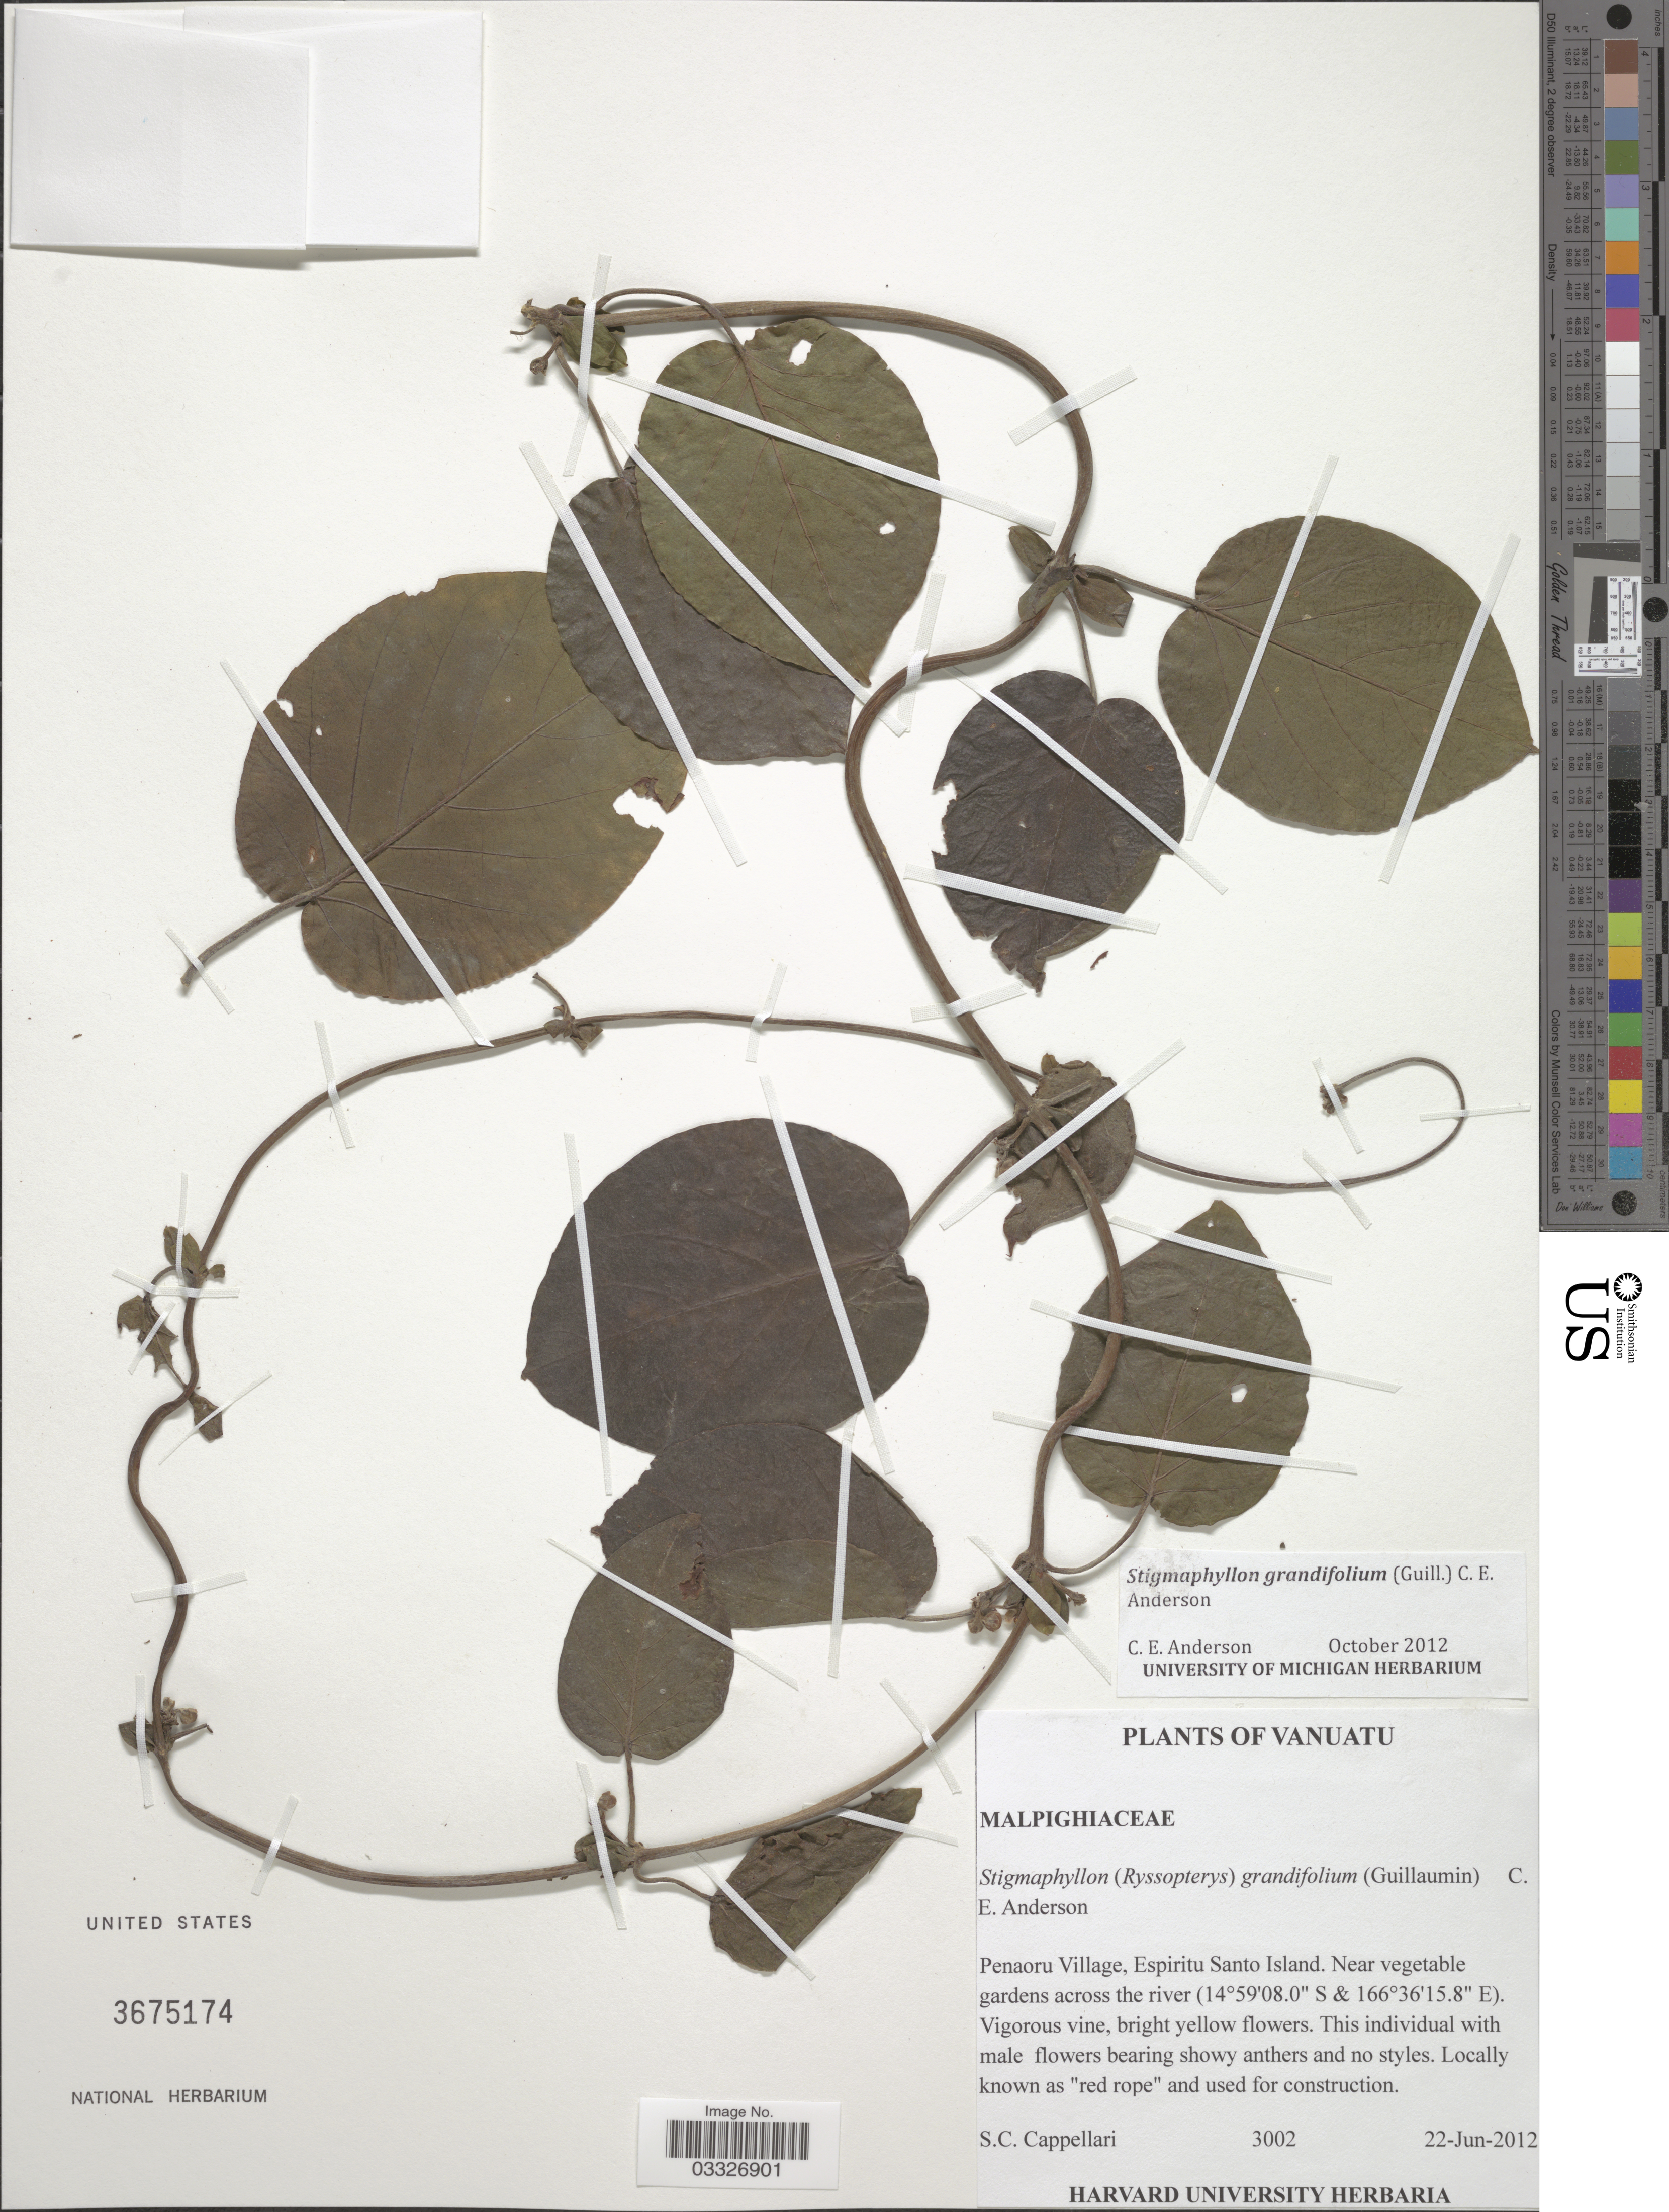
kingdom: Plantae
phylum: Tracheophyta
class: Magnoliopsida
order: Malpighiales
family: Malpighiaceae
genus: Stigmaphyllon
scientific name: Stigmaphyllon grandifolium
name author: (Guillaumin) C.E. Anderson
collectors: S. Cappellari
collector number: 3002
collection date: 2012-06-22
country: Vanuatu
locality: Penaoru Village, Espiritu Santo Island. Near vegetable gardens across the river.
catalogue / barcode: US 3675174